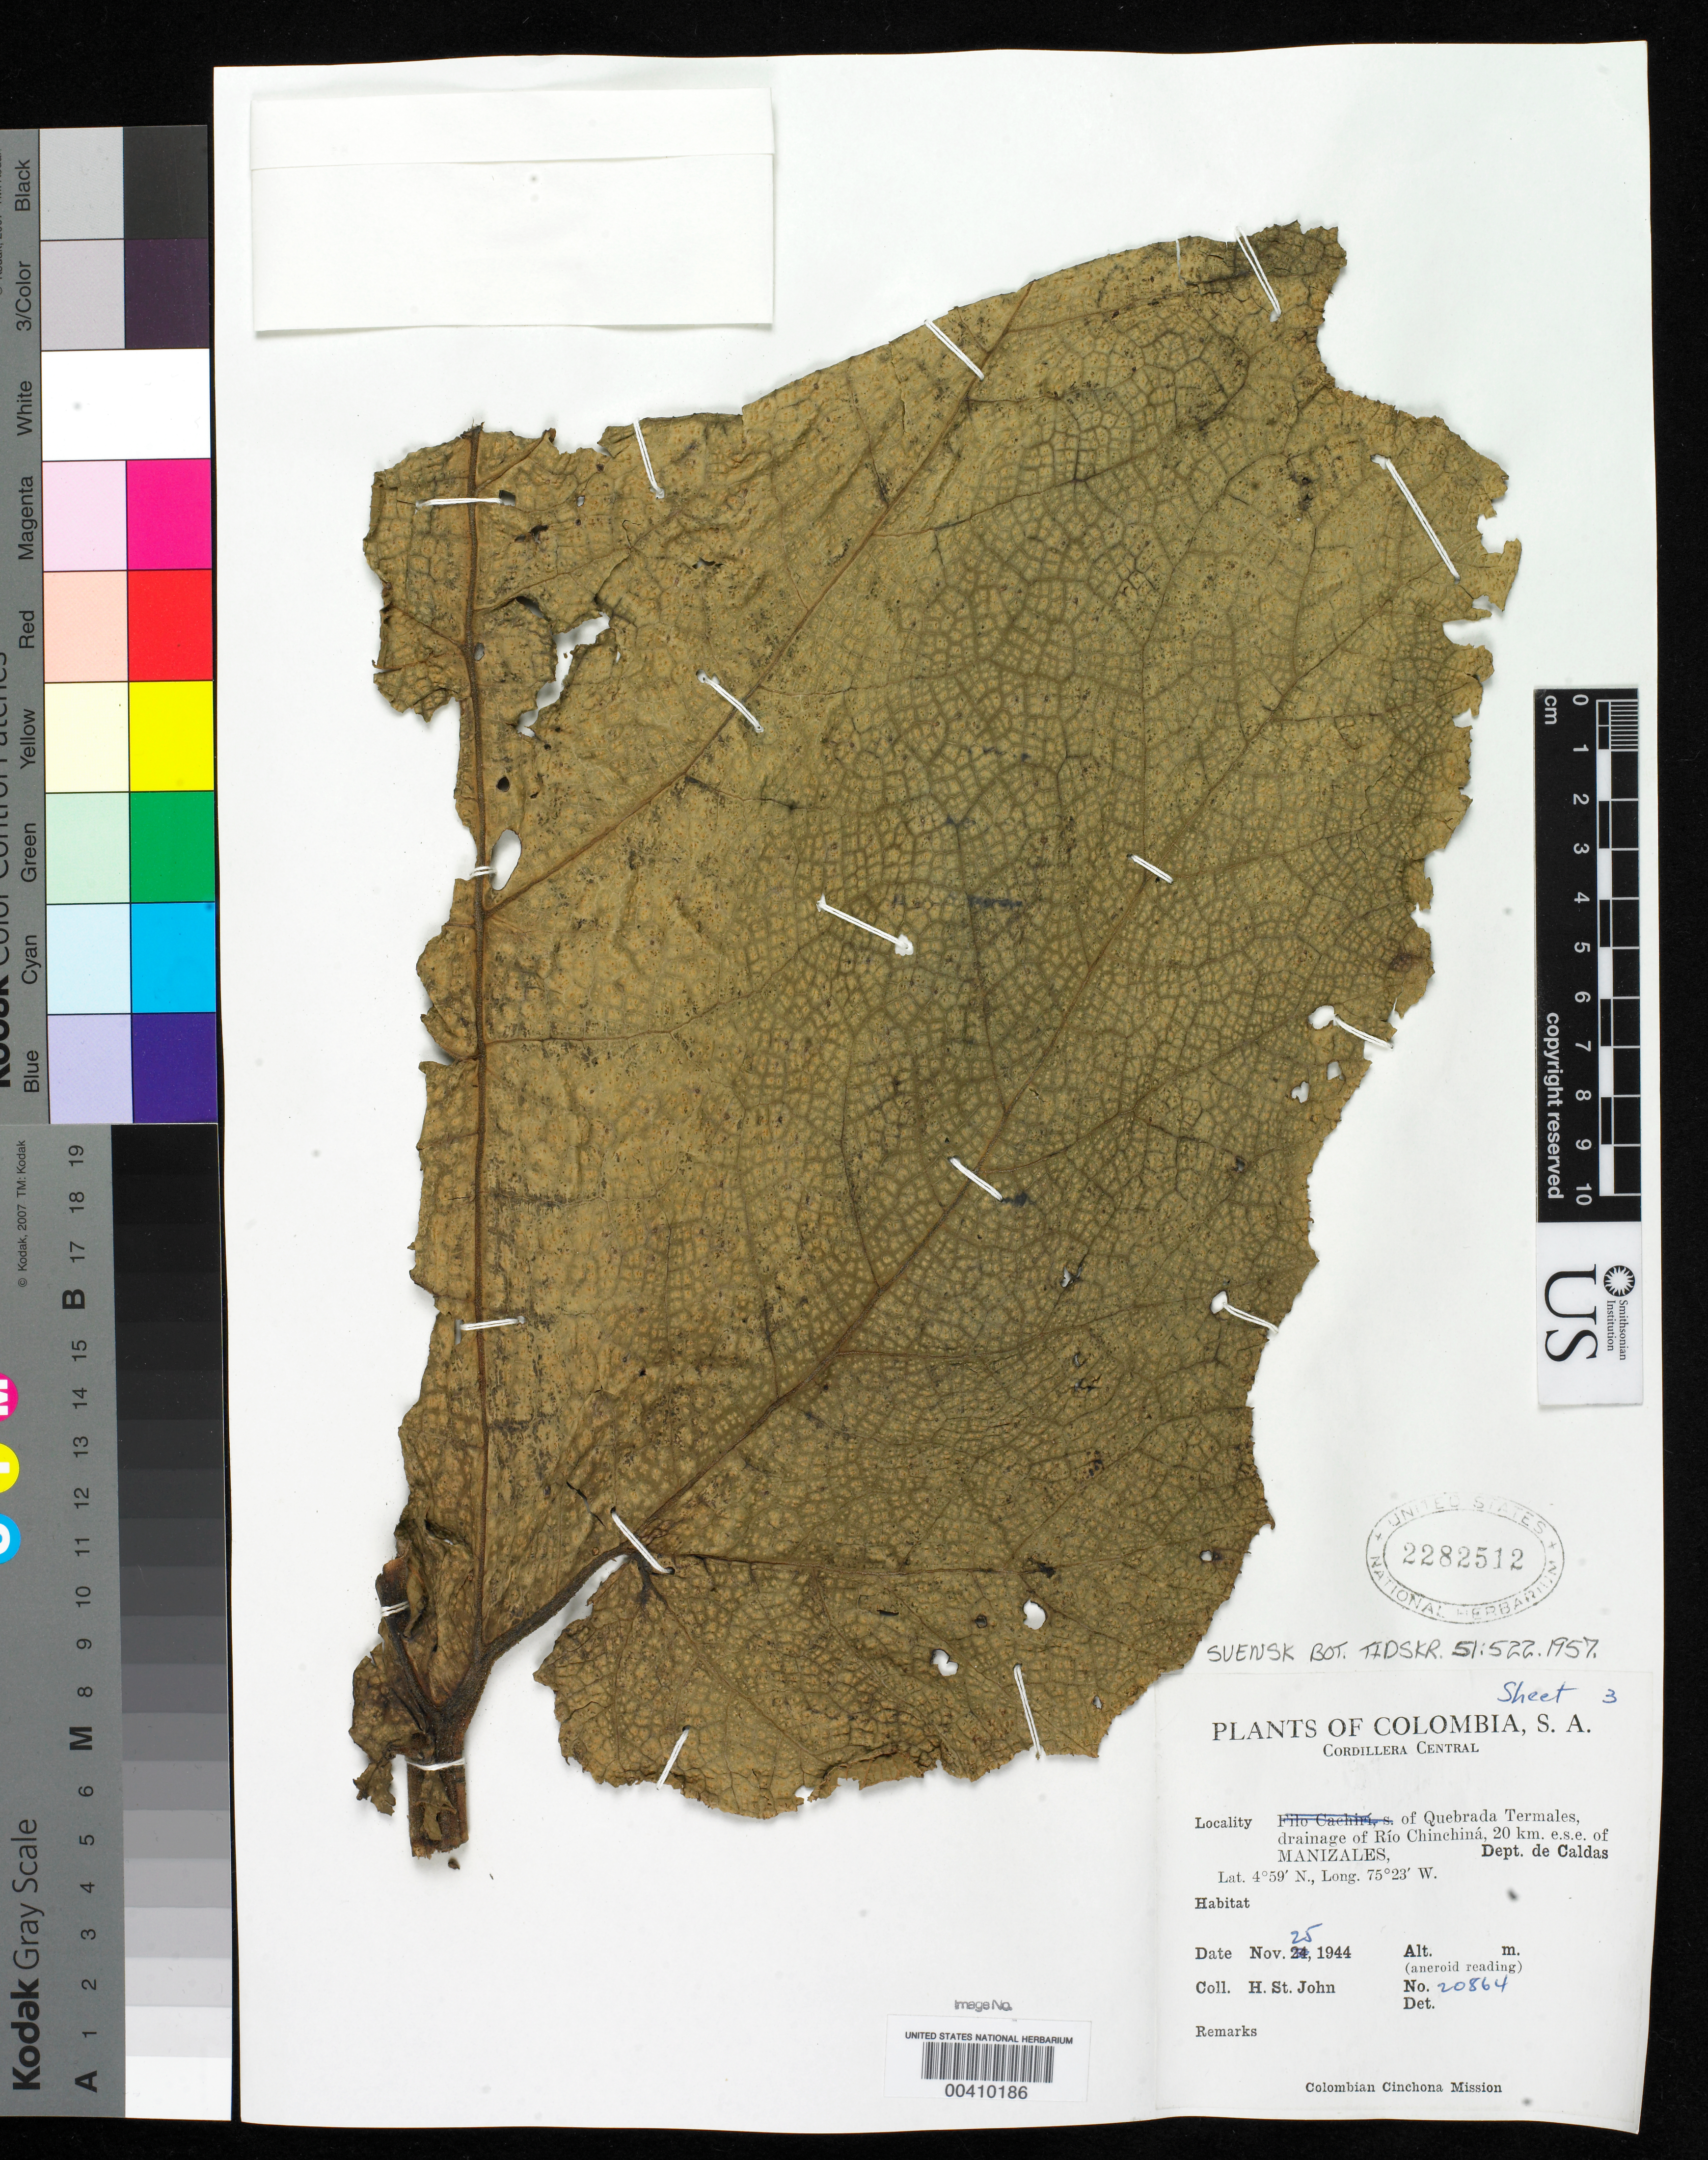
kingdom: Plantae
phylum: Tracheophyta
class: Magnoliopsida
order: Gunnerales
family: Gunneraceae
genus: Gunnera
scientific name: Gunnera magnifica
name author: H. St. John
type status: Holotype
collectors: H. St. John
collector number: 20864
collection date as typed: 25 Nov 1944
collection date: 1944-11-25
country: Colombia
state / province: Caldas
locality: Quebrada Termales, drainage of Rio Chinchina, 20 km ESE of Manizales.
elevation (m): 3170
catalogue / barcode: US 2282512